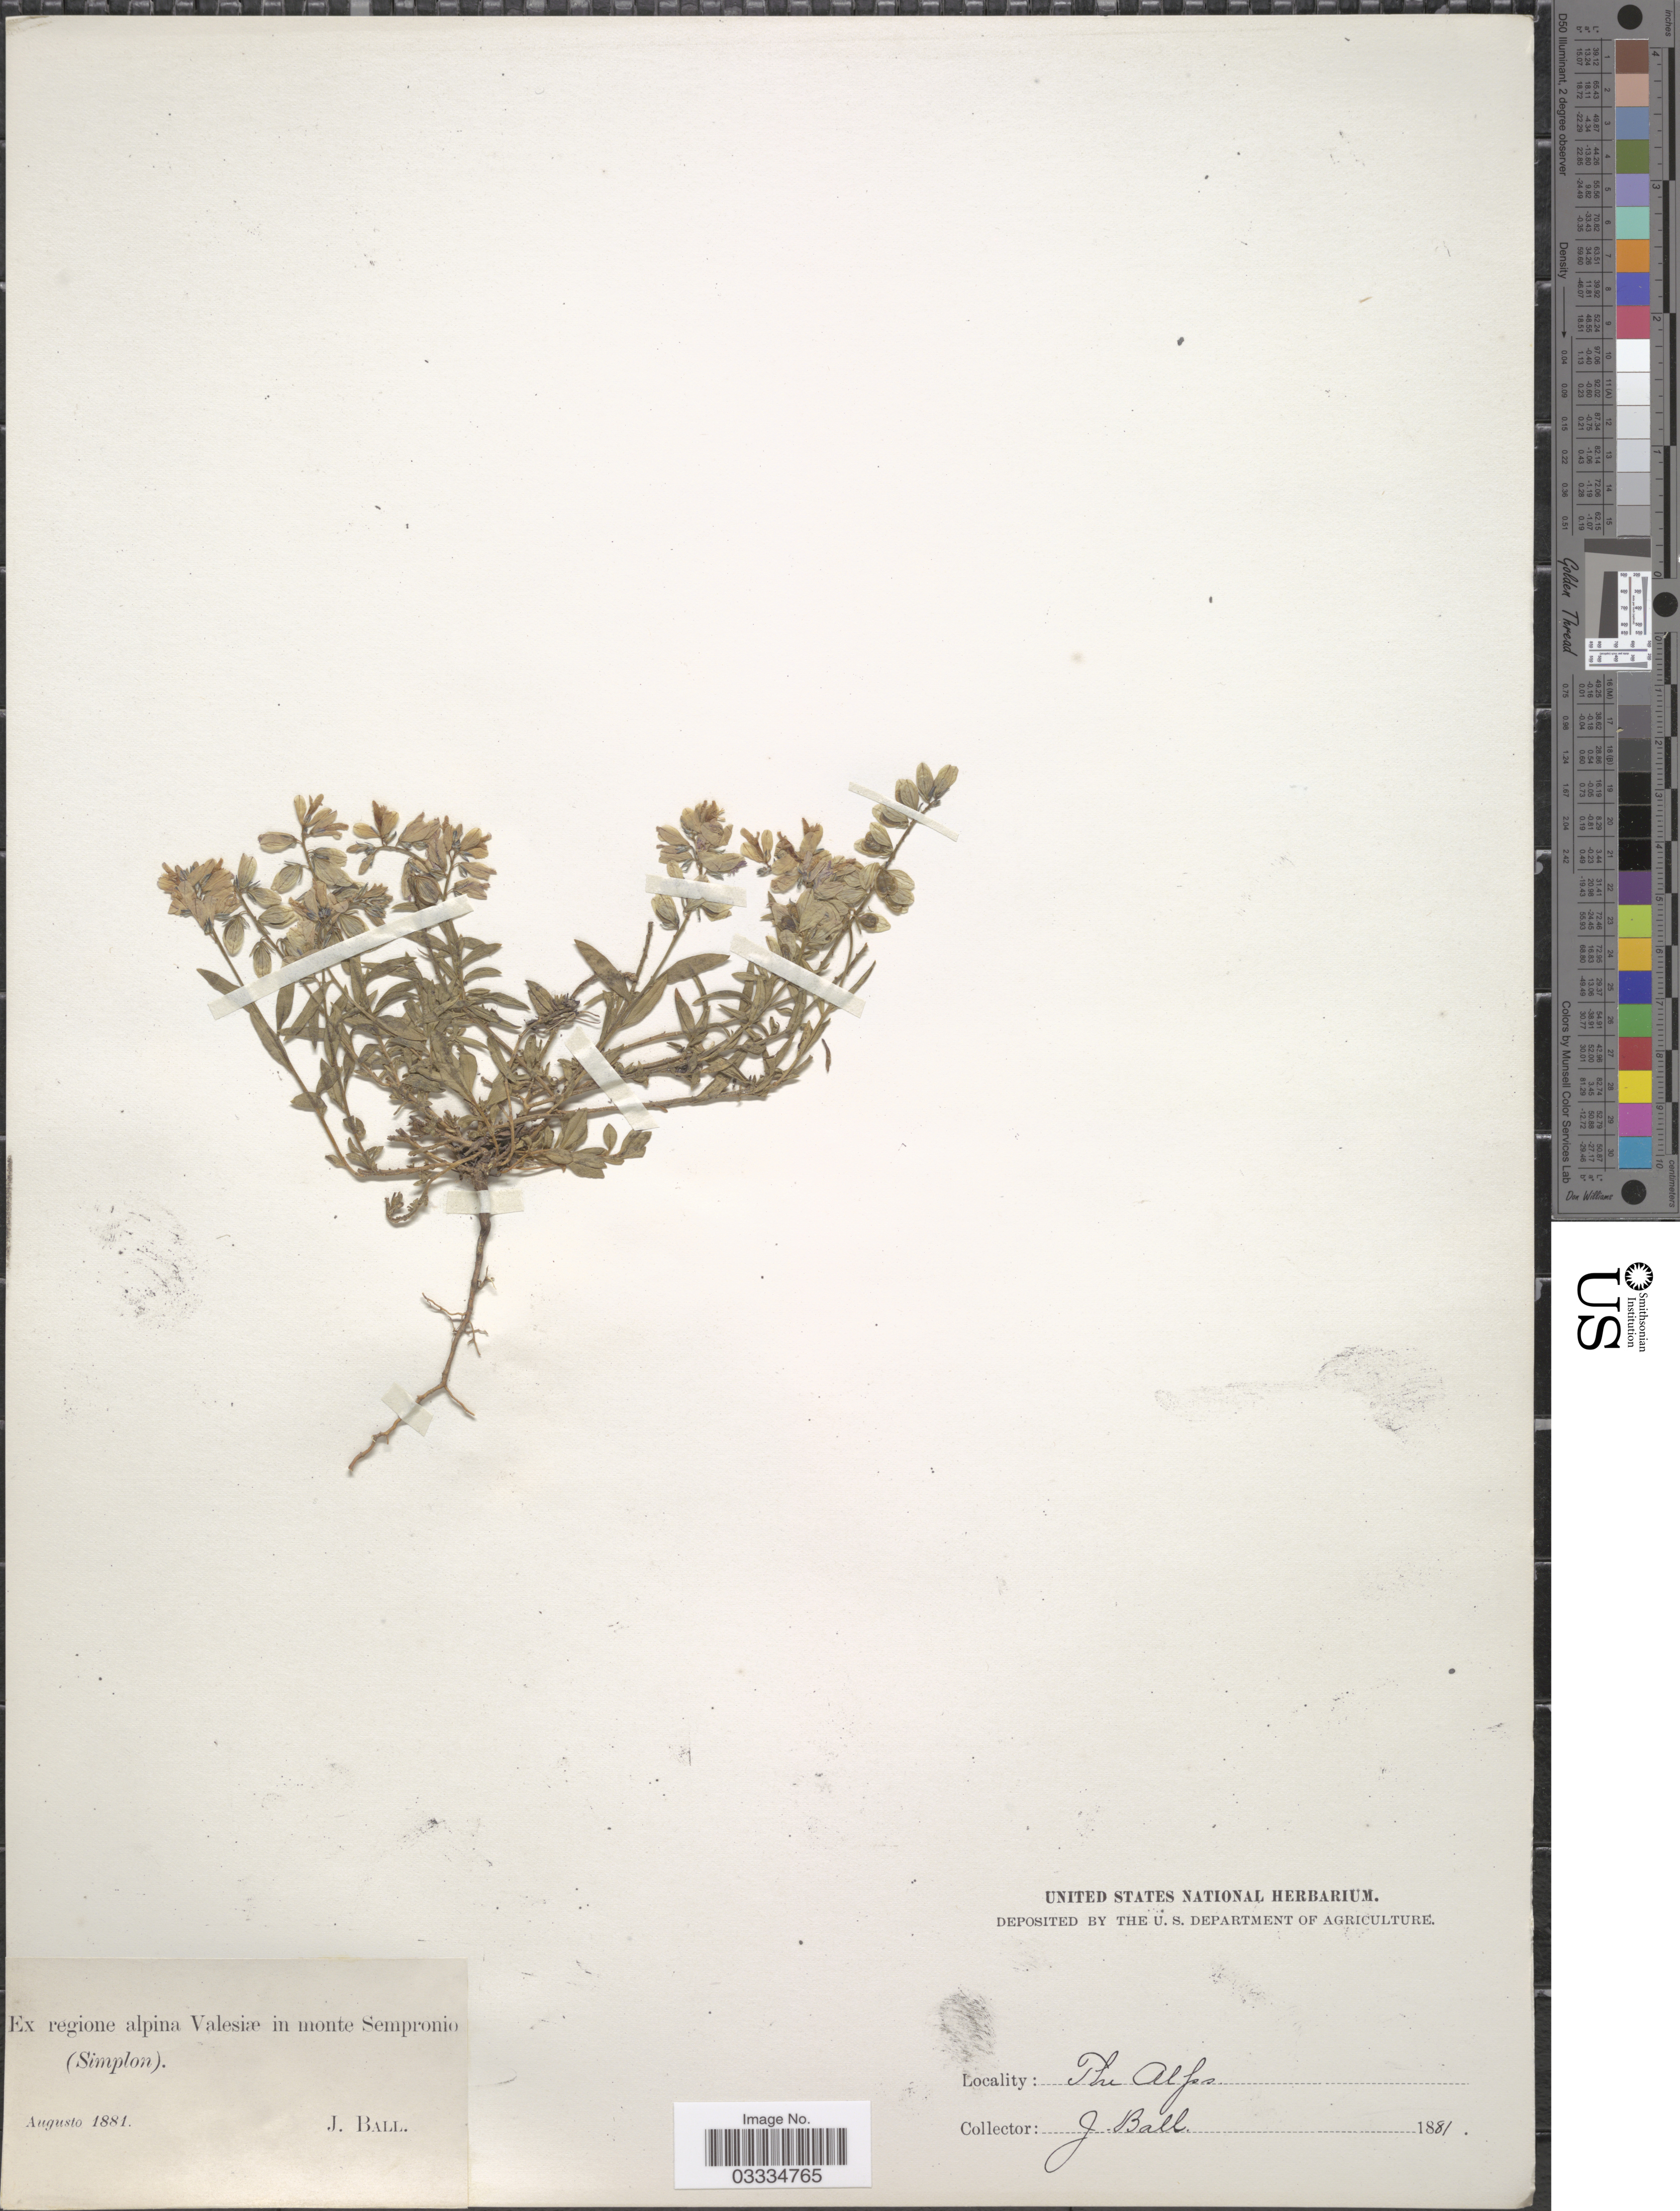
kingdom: Plantae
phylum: Tracheophyta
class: Magnoliopsida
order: Fabales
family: Polygalaceae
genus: Polygala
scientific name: Polygala sp.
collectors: J. Ball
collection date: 1881-08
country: Switzerland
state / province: Valais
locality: Ex regione alpina Valesiæ in monte Sempronio (Simplon). The Alps.